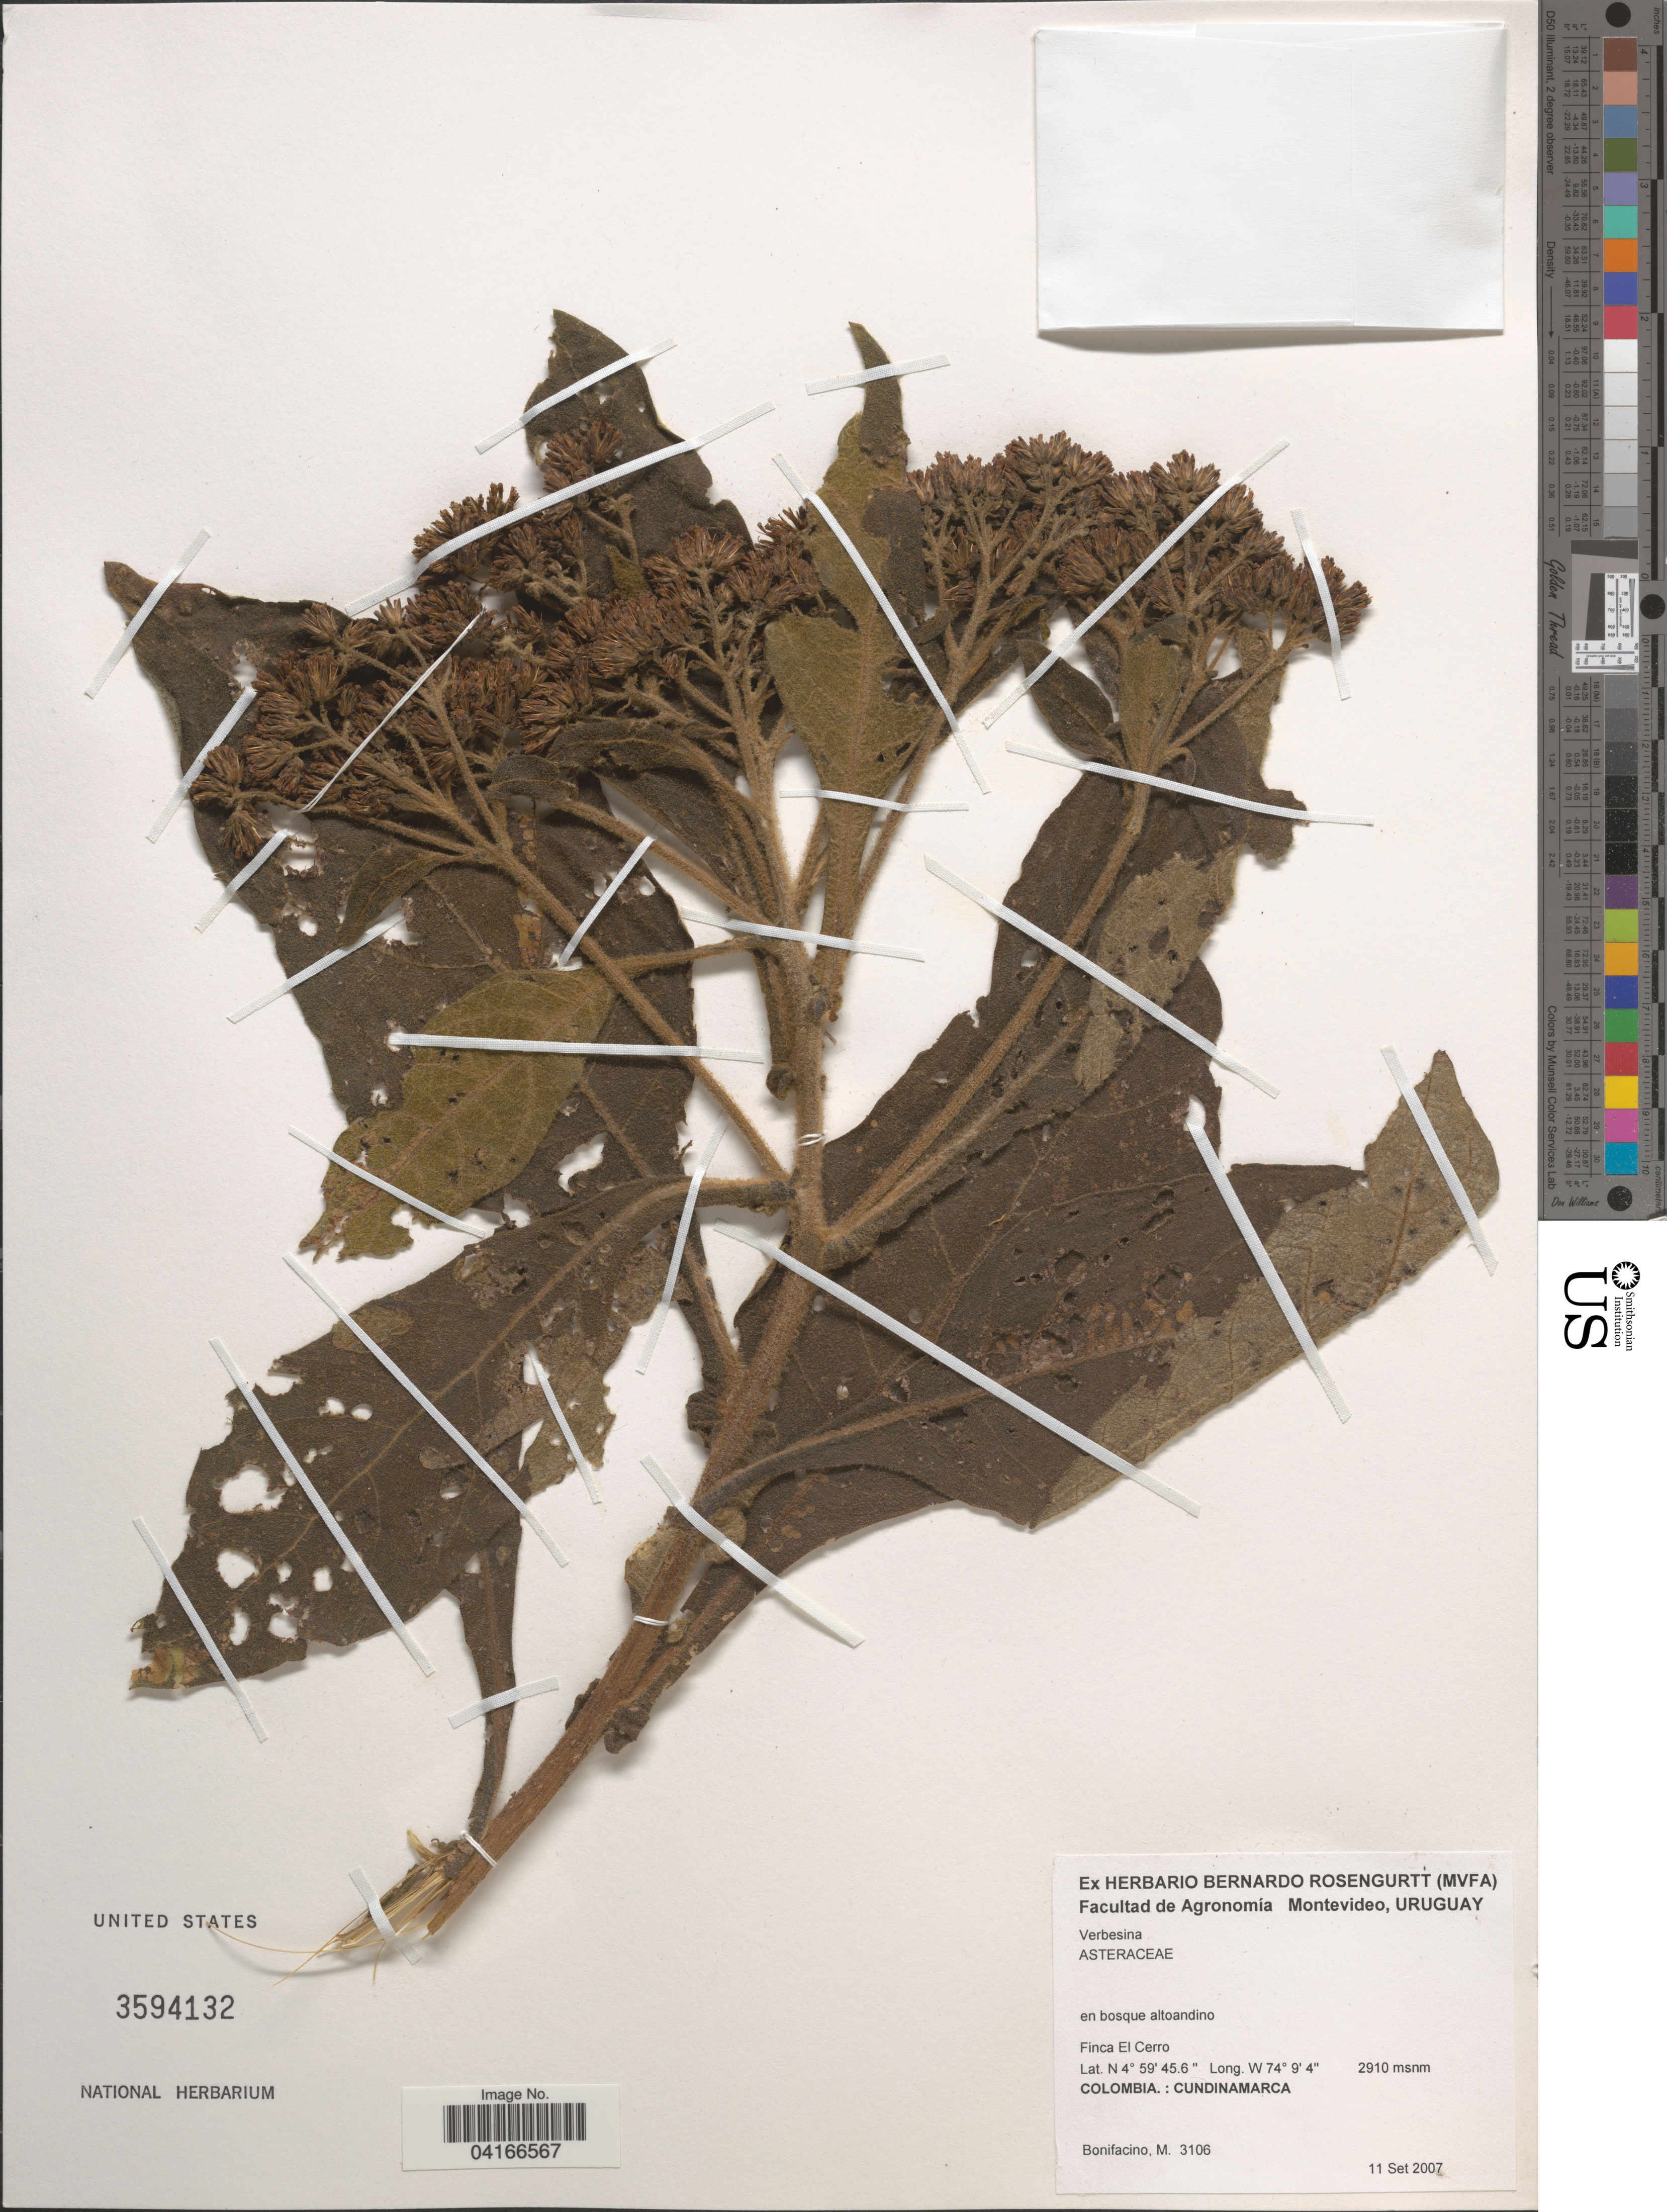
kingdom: Plantae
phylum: Tracheophyta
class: Magnoliopsida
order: Asterales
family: Asteraceae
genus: Verbesina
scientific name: Verbesina sp.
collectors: M. Bonifacino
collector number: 3106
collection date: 2007-09-11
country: Colombia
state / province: Cundinamarca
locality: Finca El Cerro.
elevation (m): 2910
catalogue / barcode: US 3594132